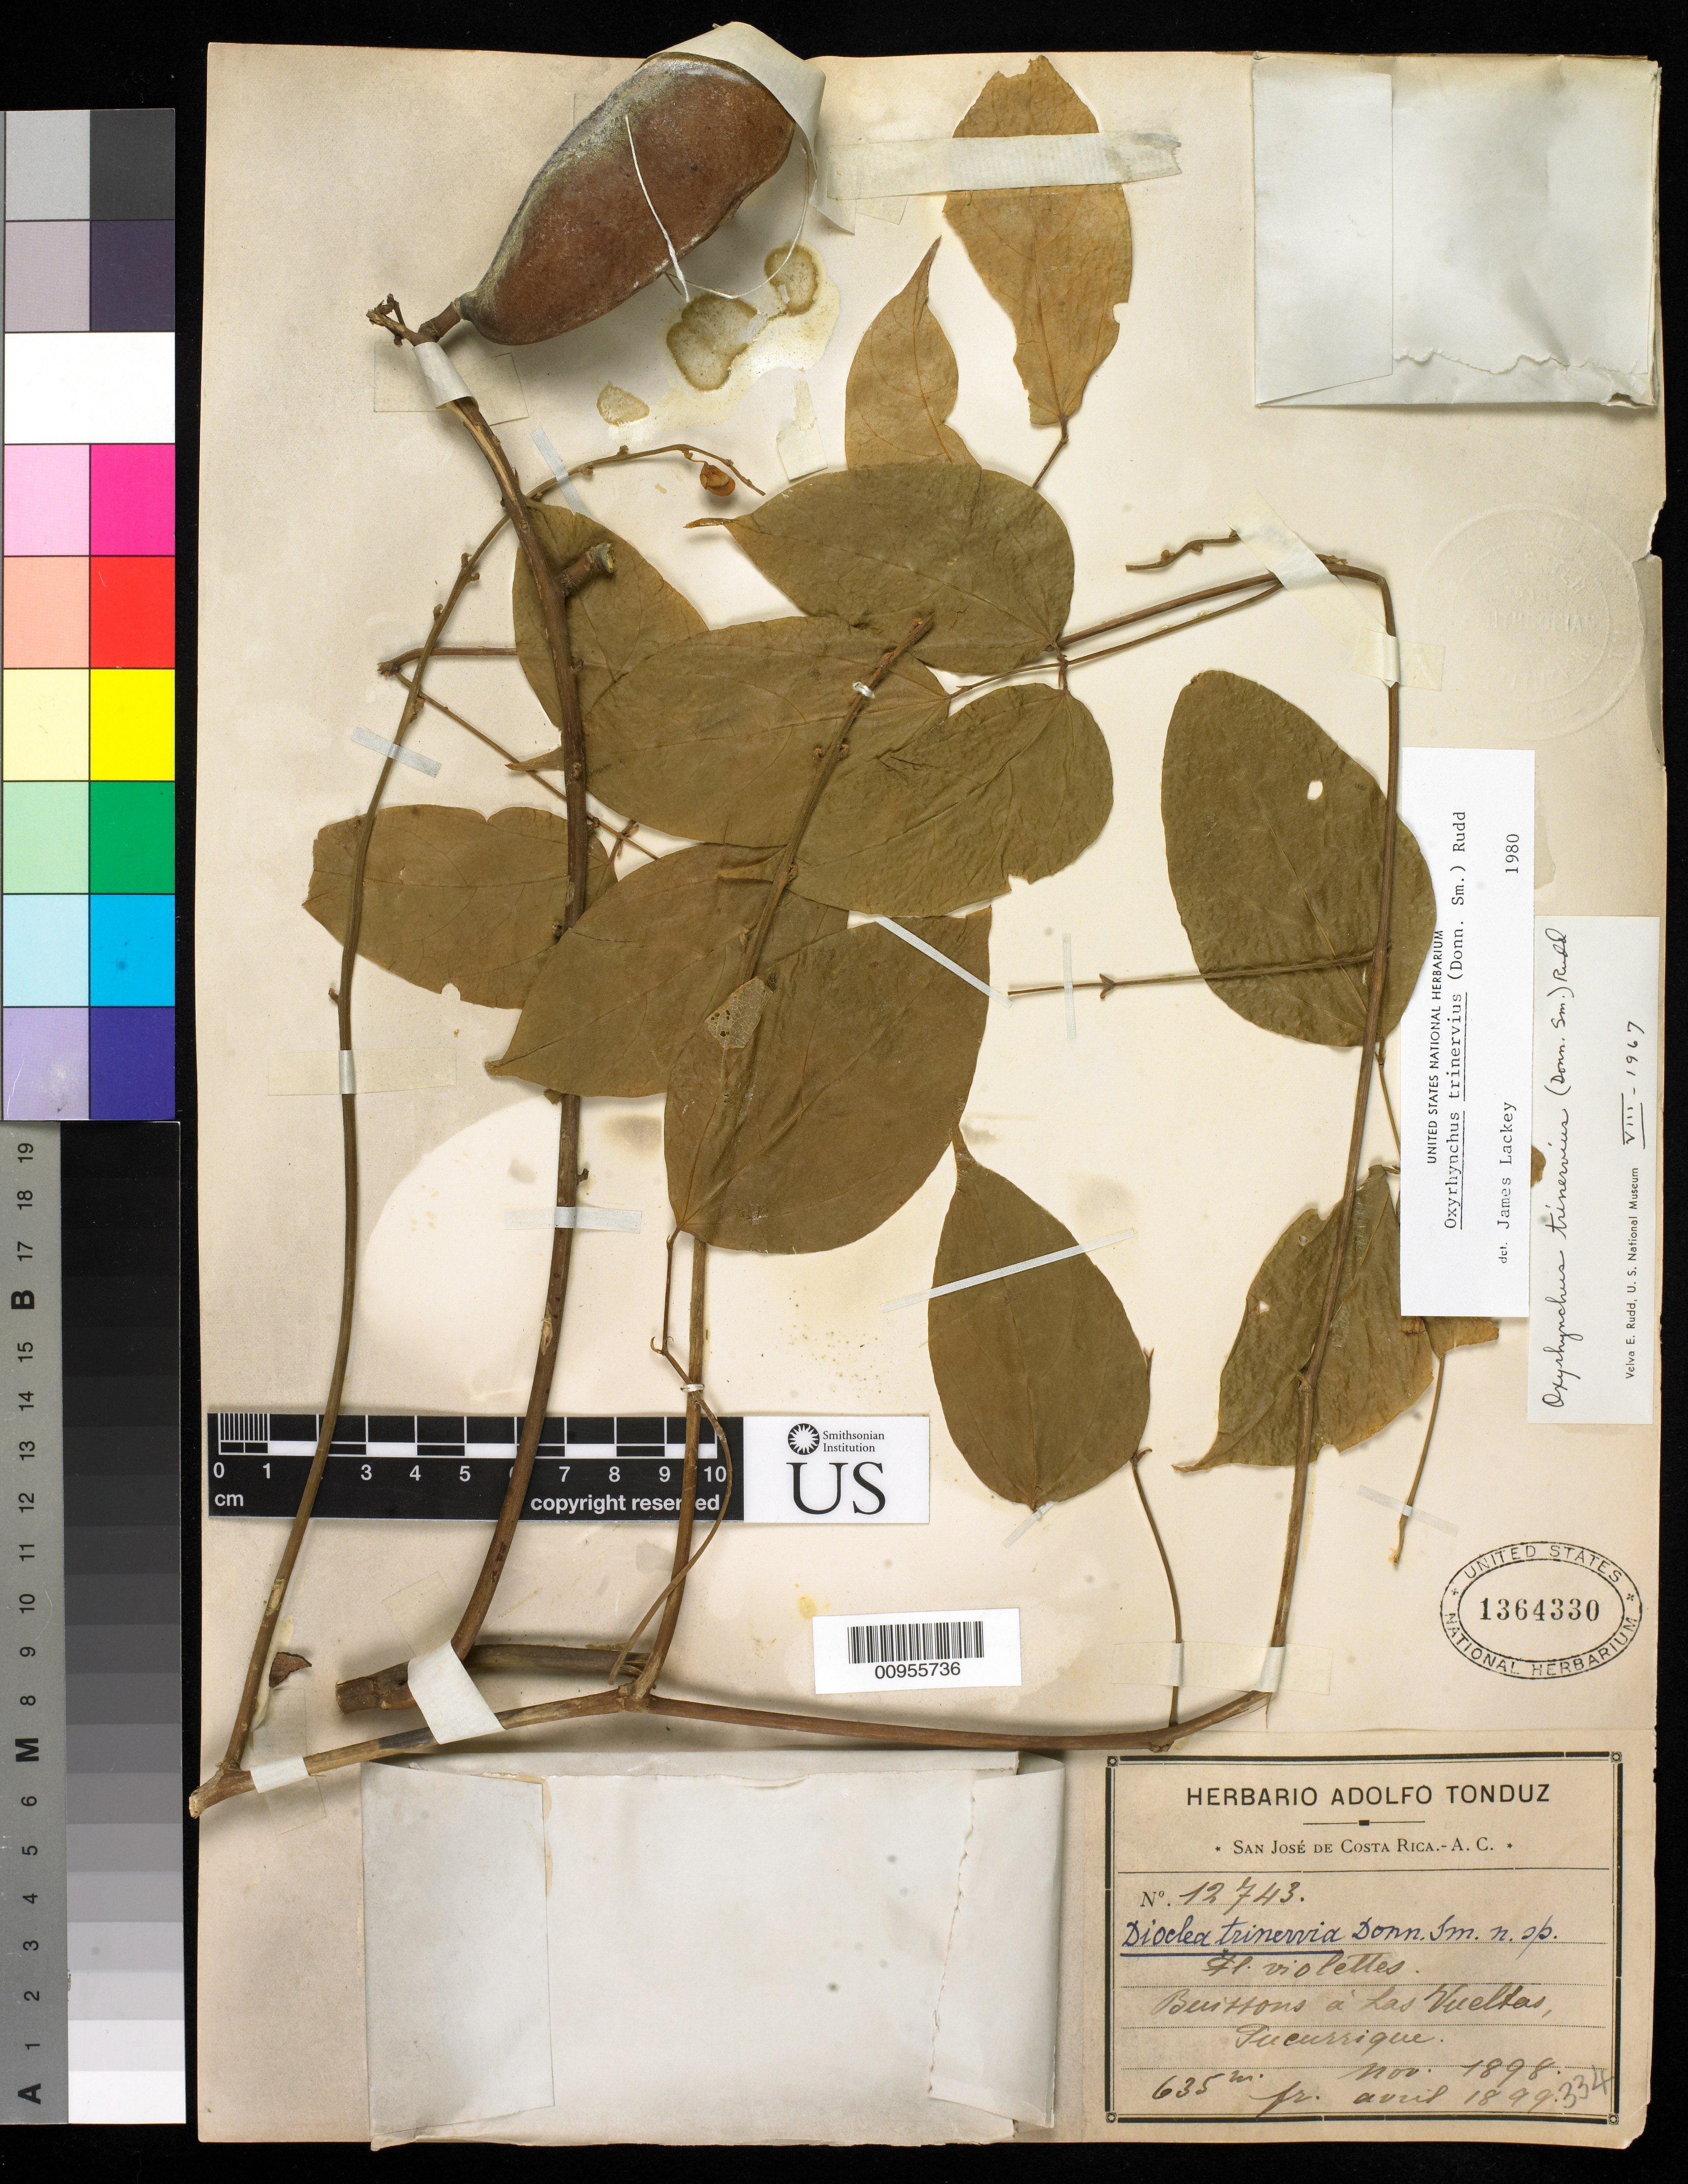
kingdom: Plantae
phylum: Tracheophyta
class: Magnoliopsida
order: Fabales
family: Fabaceae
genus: Dioclea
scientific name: Dioclea trinervia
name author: Donn. Sm.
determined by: Lackey, J.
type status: Syntype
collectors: A. Tonduz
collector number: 12743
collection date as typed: Nov 1898 and -- Apr 1899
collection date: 1898-11,1899-04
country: Guatemala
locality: Buissons a Las Vueltas, Tucurrique.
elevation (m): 635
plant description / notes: Lectotype is Cook & Griggs 140 as (effectively) designated by V.E. Rudd, Phytologia 15: 291 (1967).; Specimen ex John Donnell Smith herbarium.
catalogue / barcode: US 1364330